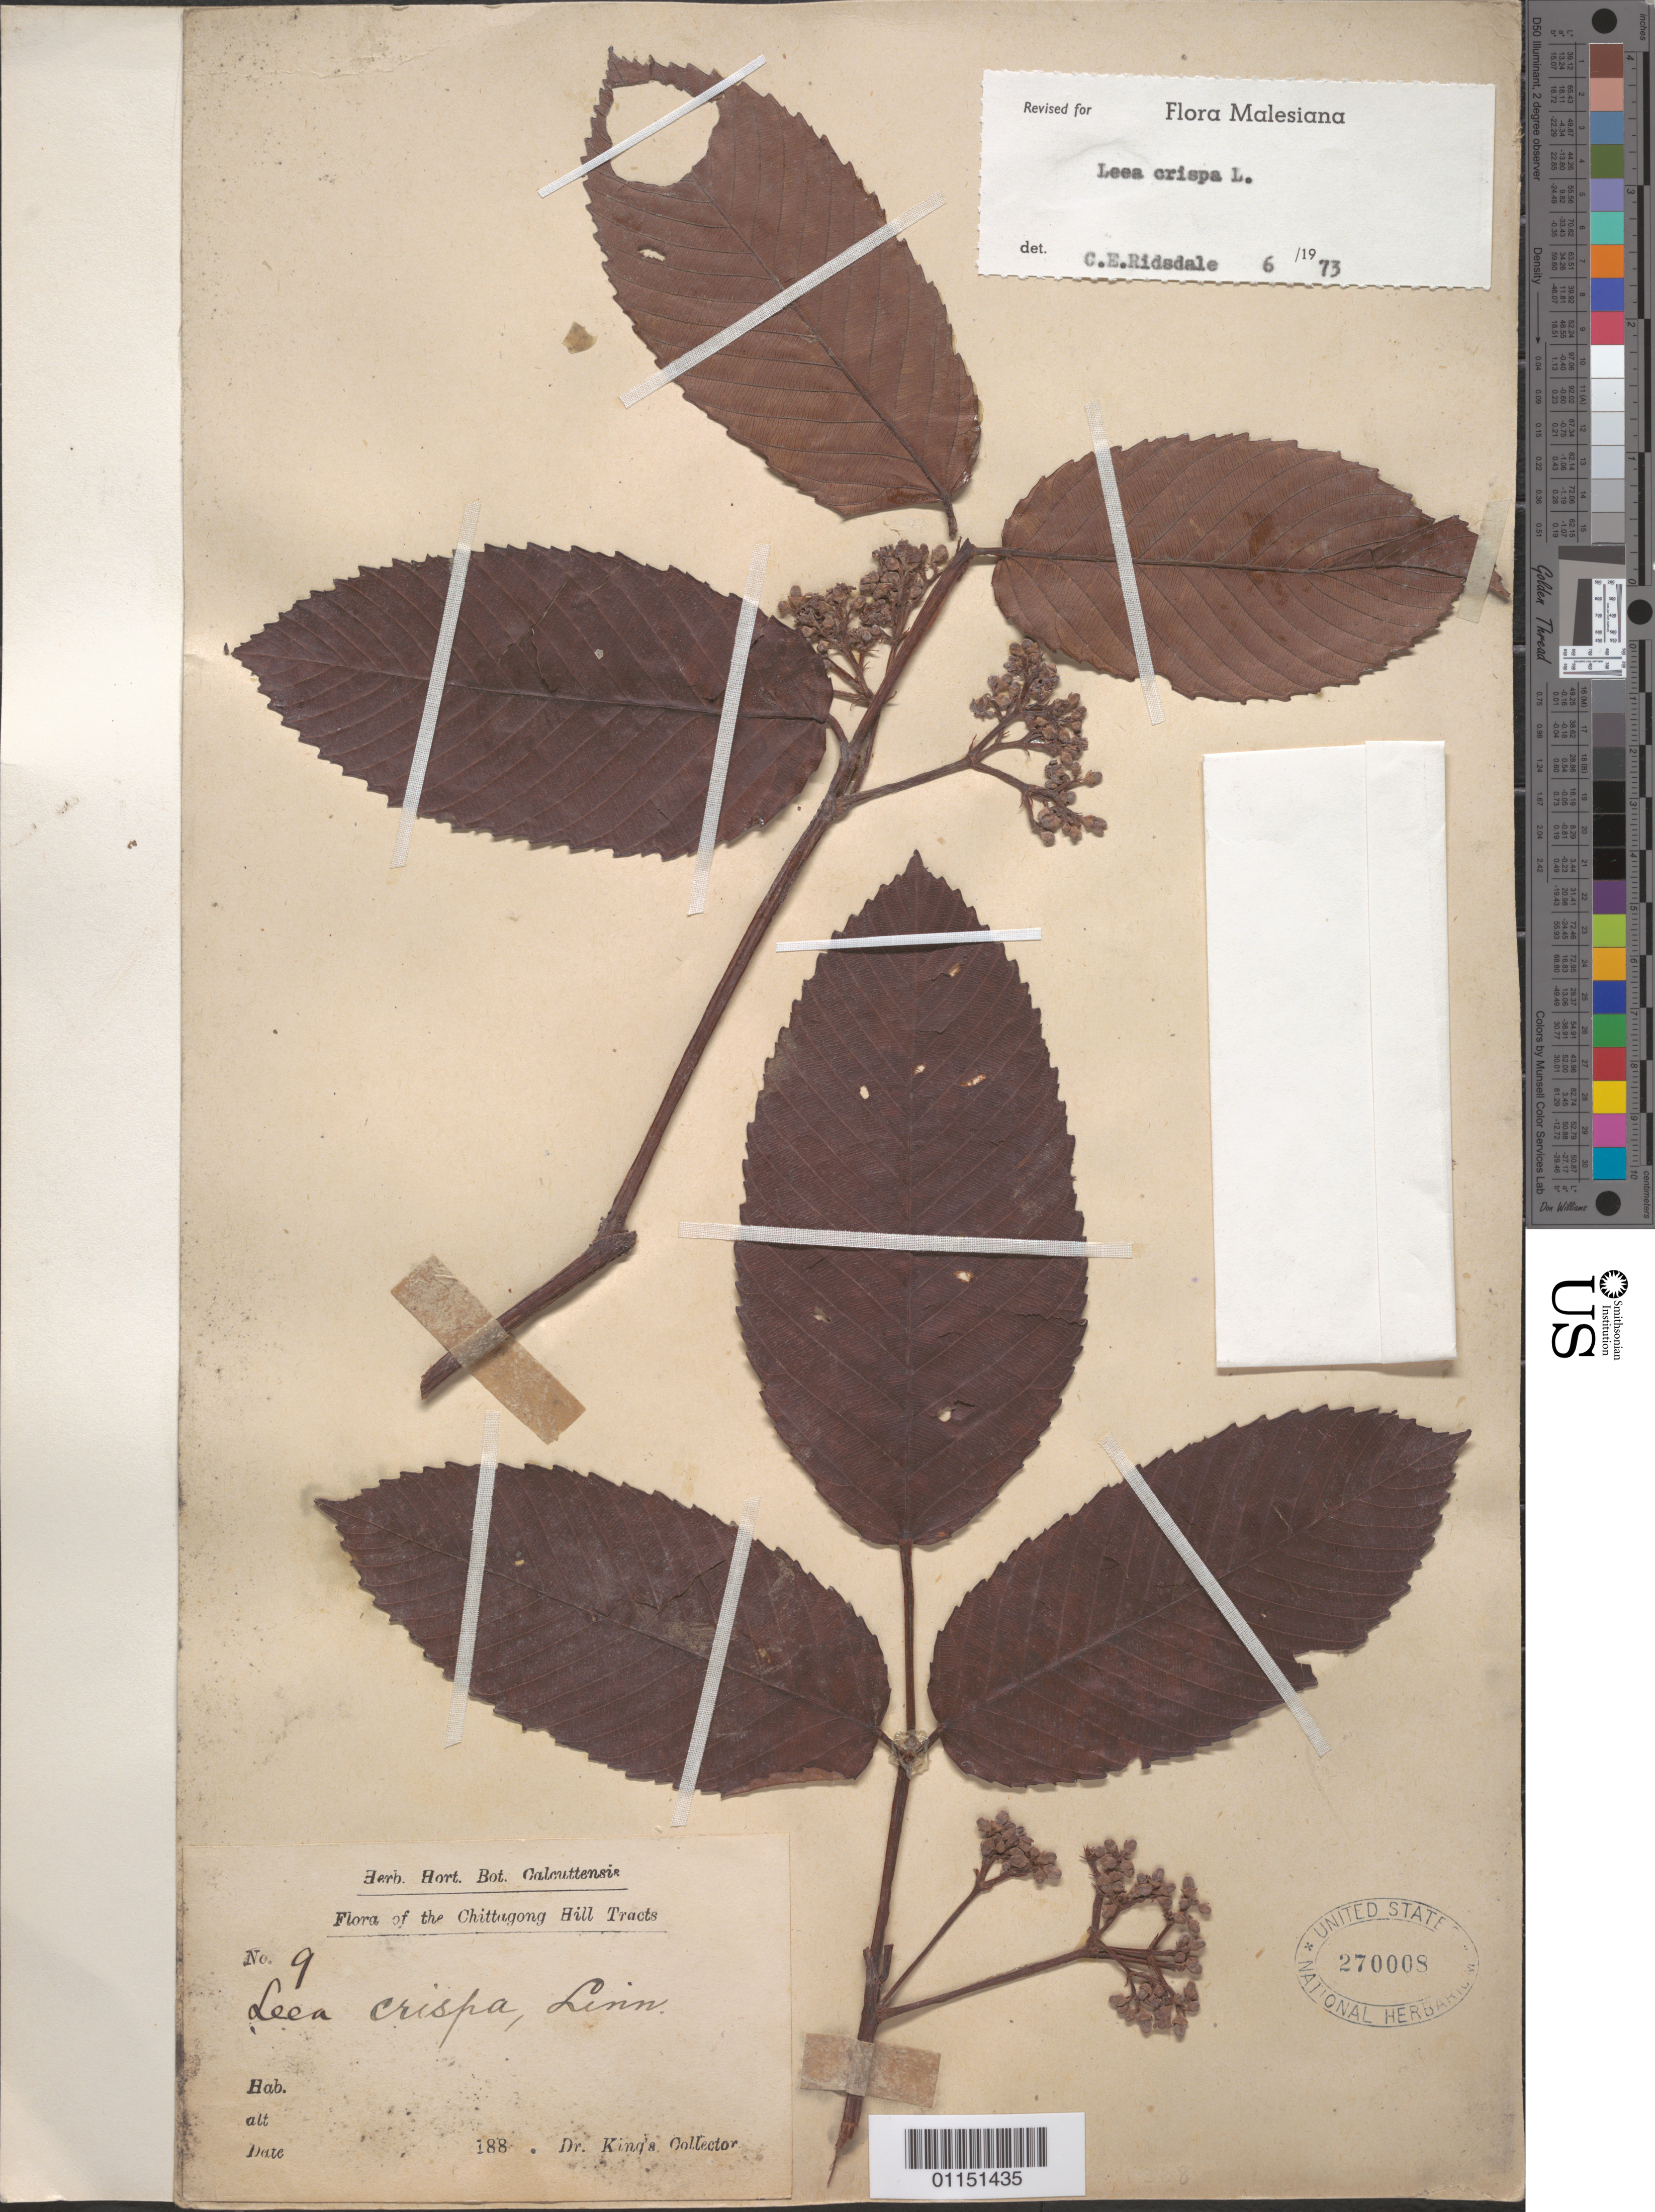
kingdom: Plantae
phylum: Tracheophyta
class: Magnoliopsida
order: Vitales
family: Vitaceae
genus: Leea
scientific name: Leea asiatica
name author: (L.) Ridsdale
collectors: G. King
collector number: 9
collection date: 1886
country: Bangladesh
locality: Chittagong Hill Tracts.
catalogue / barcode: US 270008